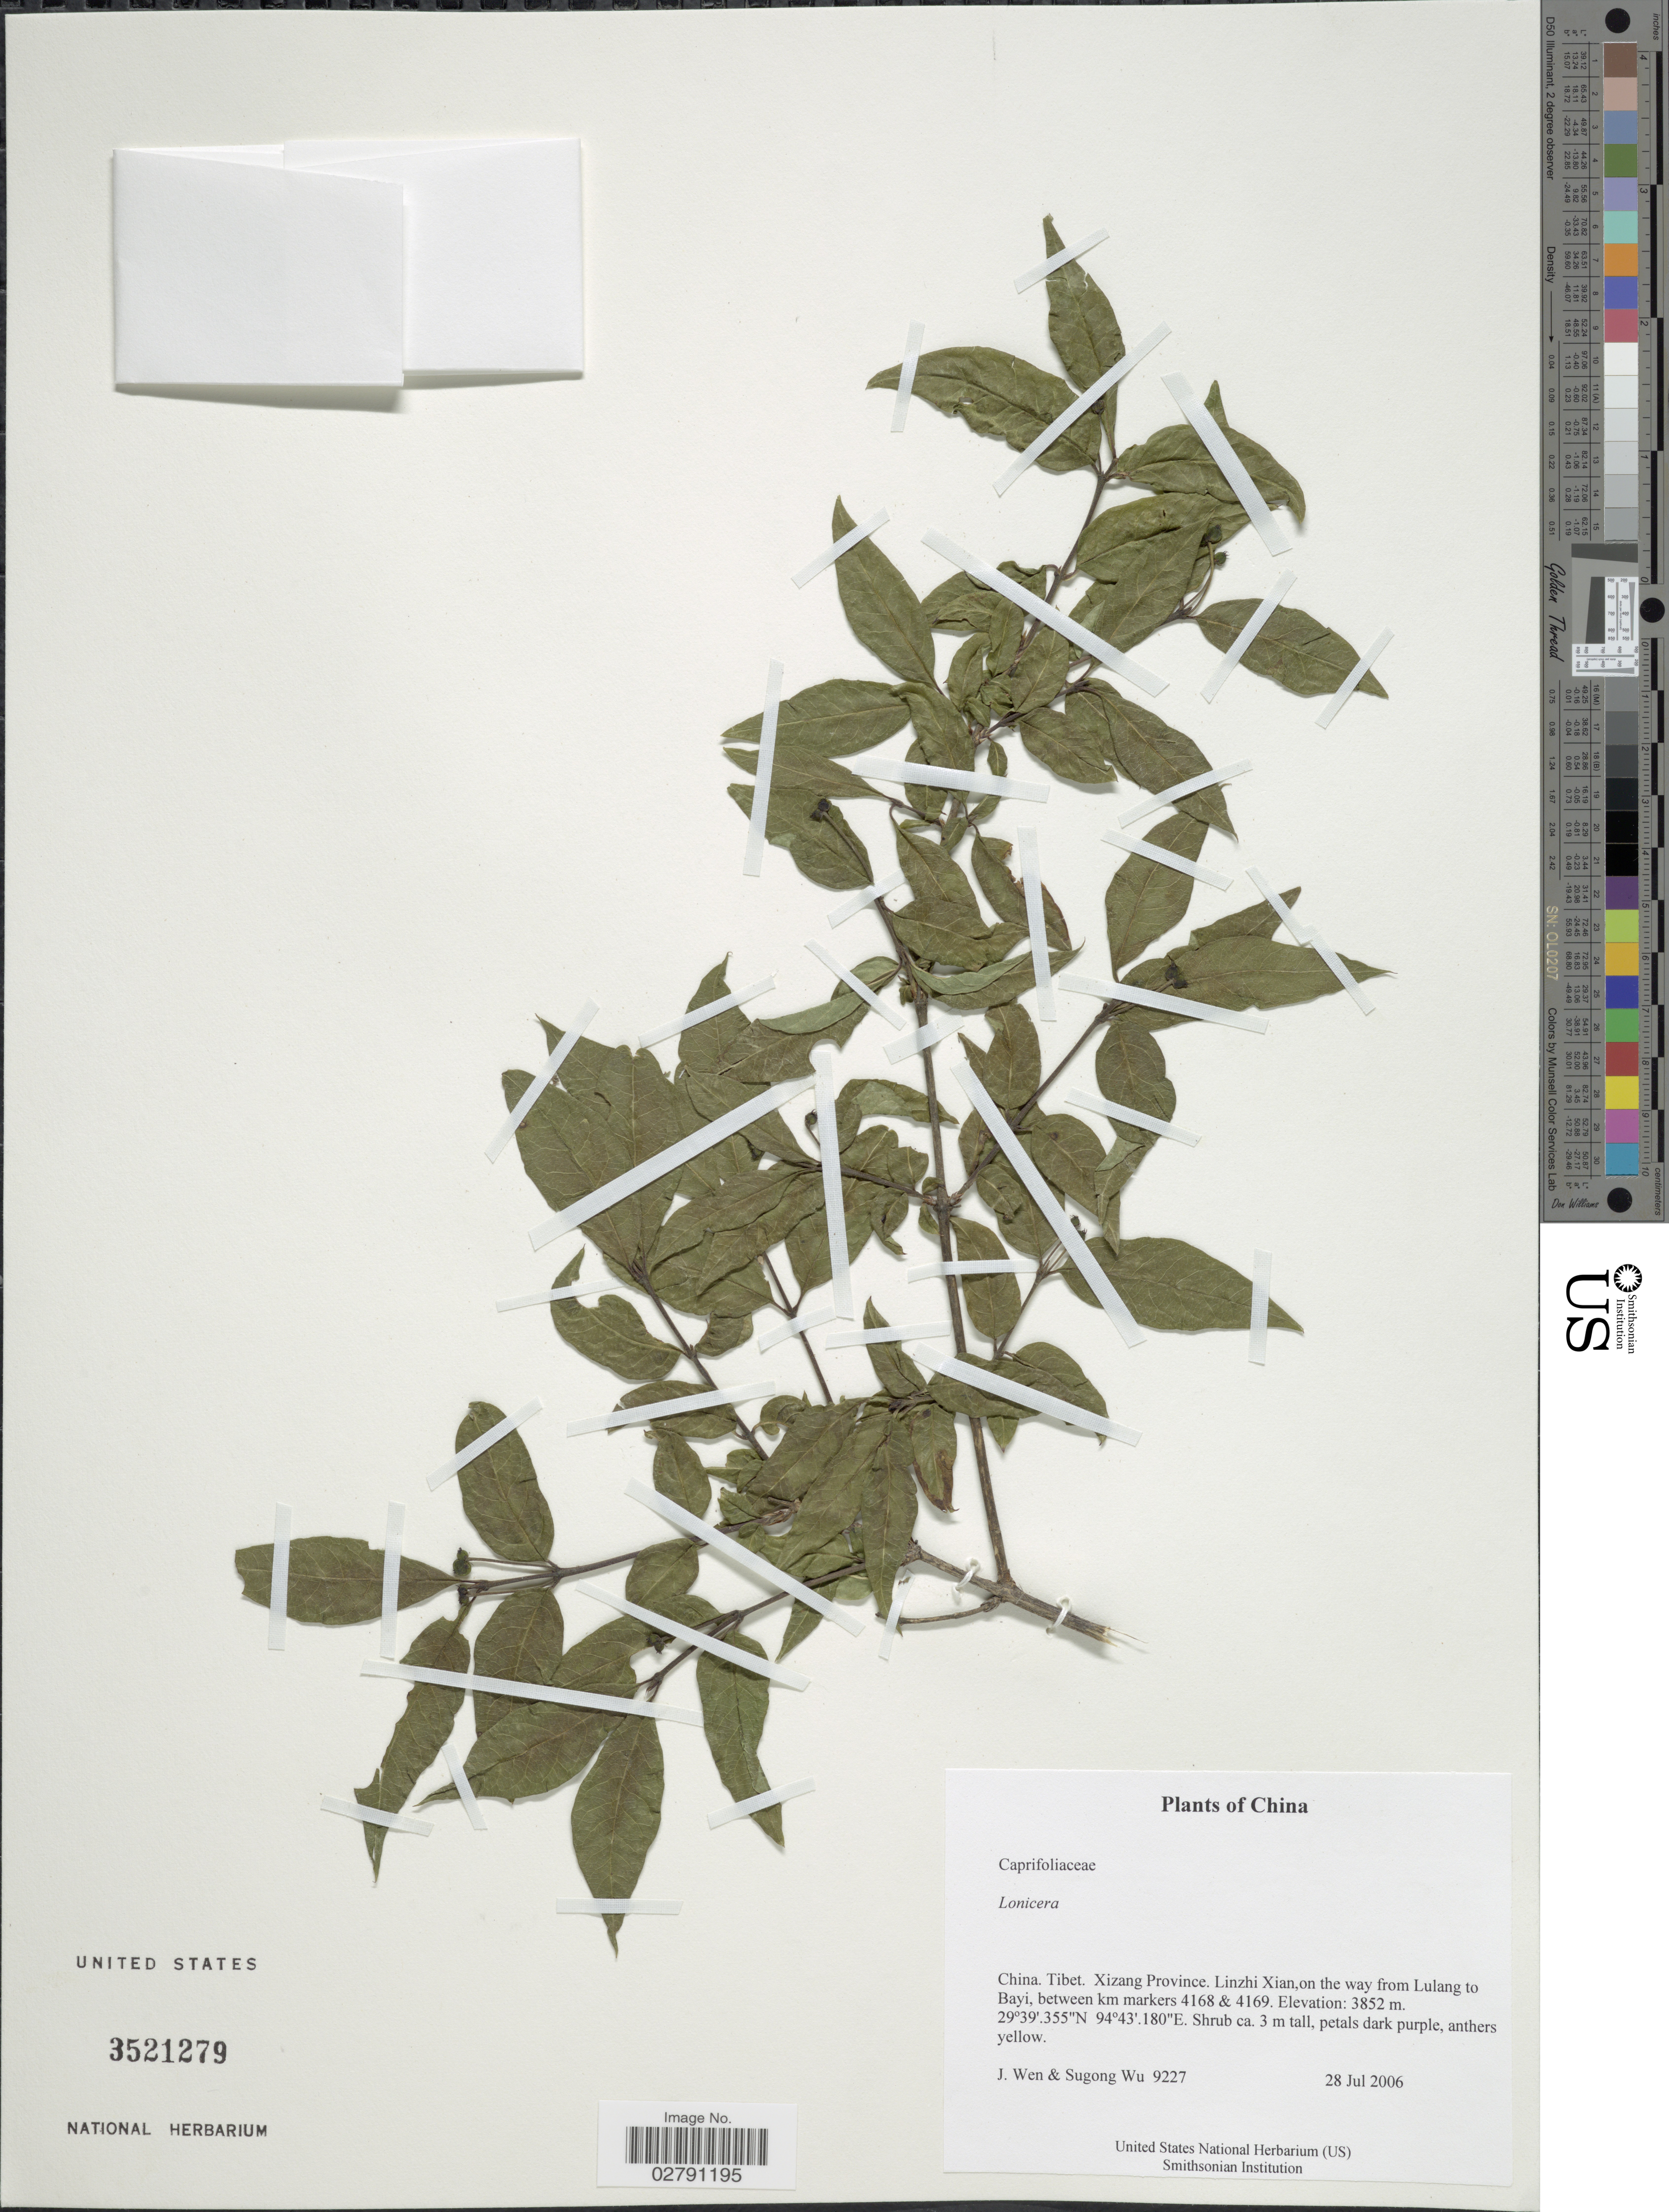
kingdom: Plantae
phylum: Tracheophyta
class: Magnoliopsida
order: Dipsacales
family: Caprifoliaceae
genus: Lonicera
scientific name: Lonicera sp.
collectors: J. Wen & Sugong Wu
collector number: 9227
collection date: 2006-07-28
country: China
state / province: Xizang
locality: Tibet. Linzhi Xian, on the way from Lulang to Bayi, between km markers 4168 & 4169.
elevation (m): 3852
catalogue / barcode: US 3521279